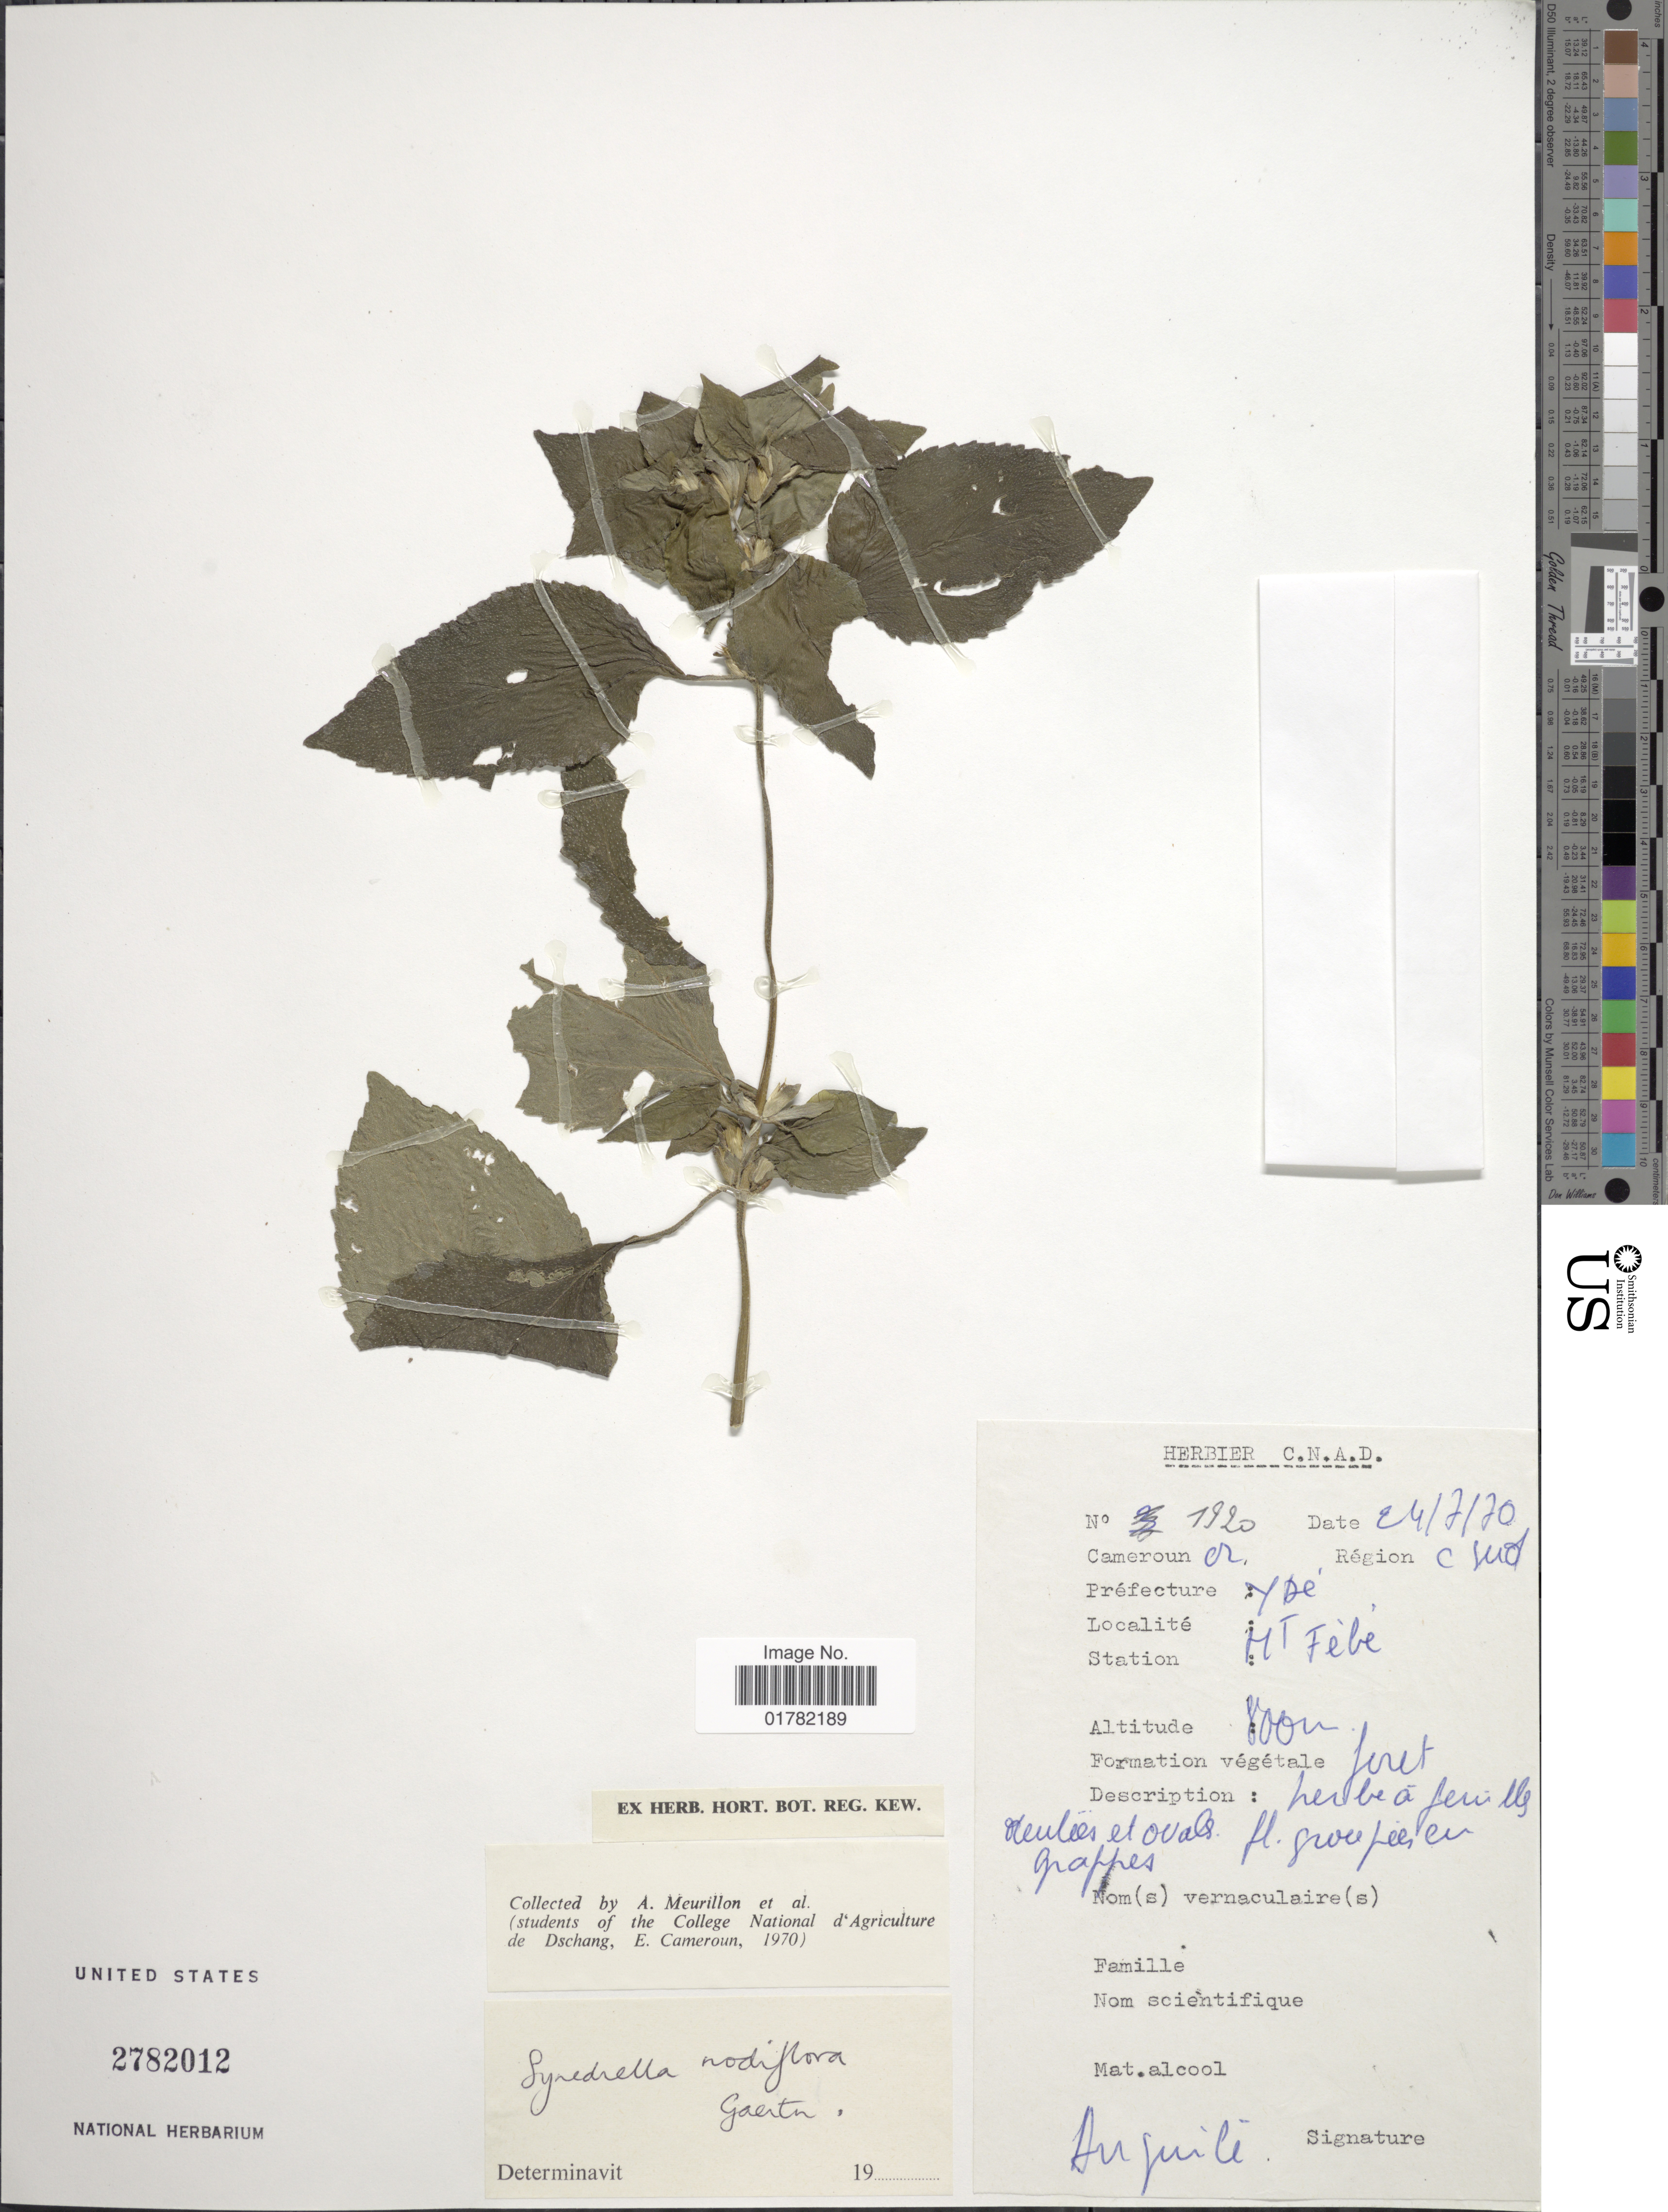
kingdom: Plantae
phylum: Tracheophyta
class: Magnoliopsida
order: Asterales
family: Asteraceae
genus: Synedrella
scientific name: Synedrella nodiflora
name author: (L.) Gaertn.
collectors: A. Meurillon & et al.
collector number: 1920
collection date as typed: Transcribed d/m/y: 24/7/70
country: Cameroon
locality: Région C. Sud, Préfecture Yde, Mt Fébe.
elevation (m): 800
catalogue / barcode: US 2782012